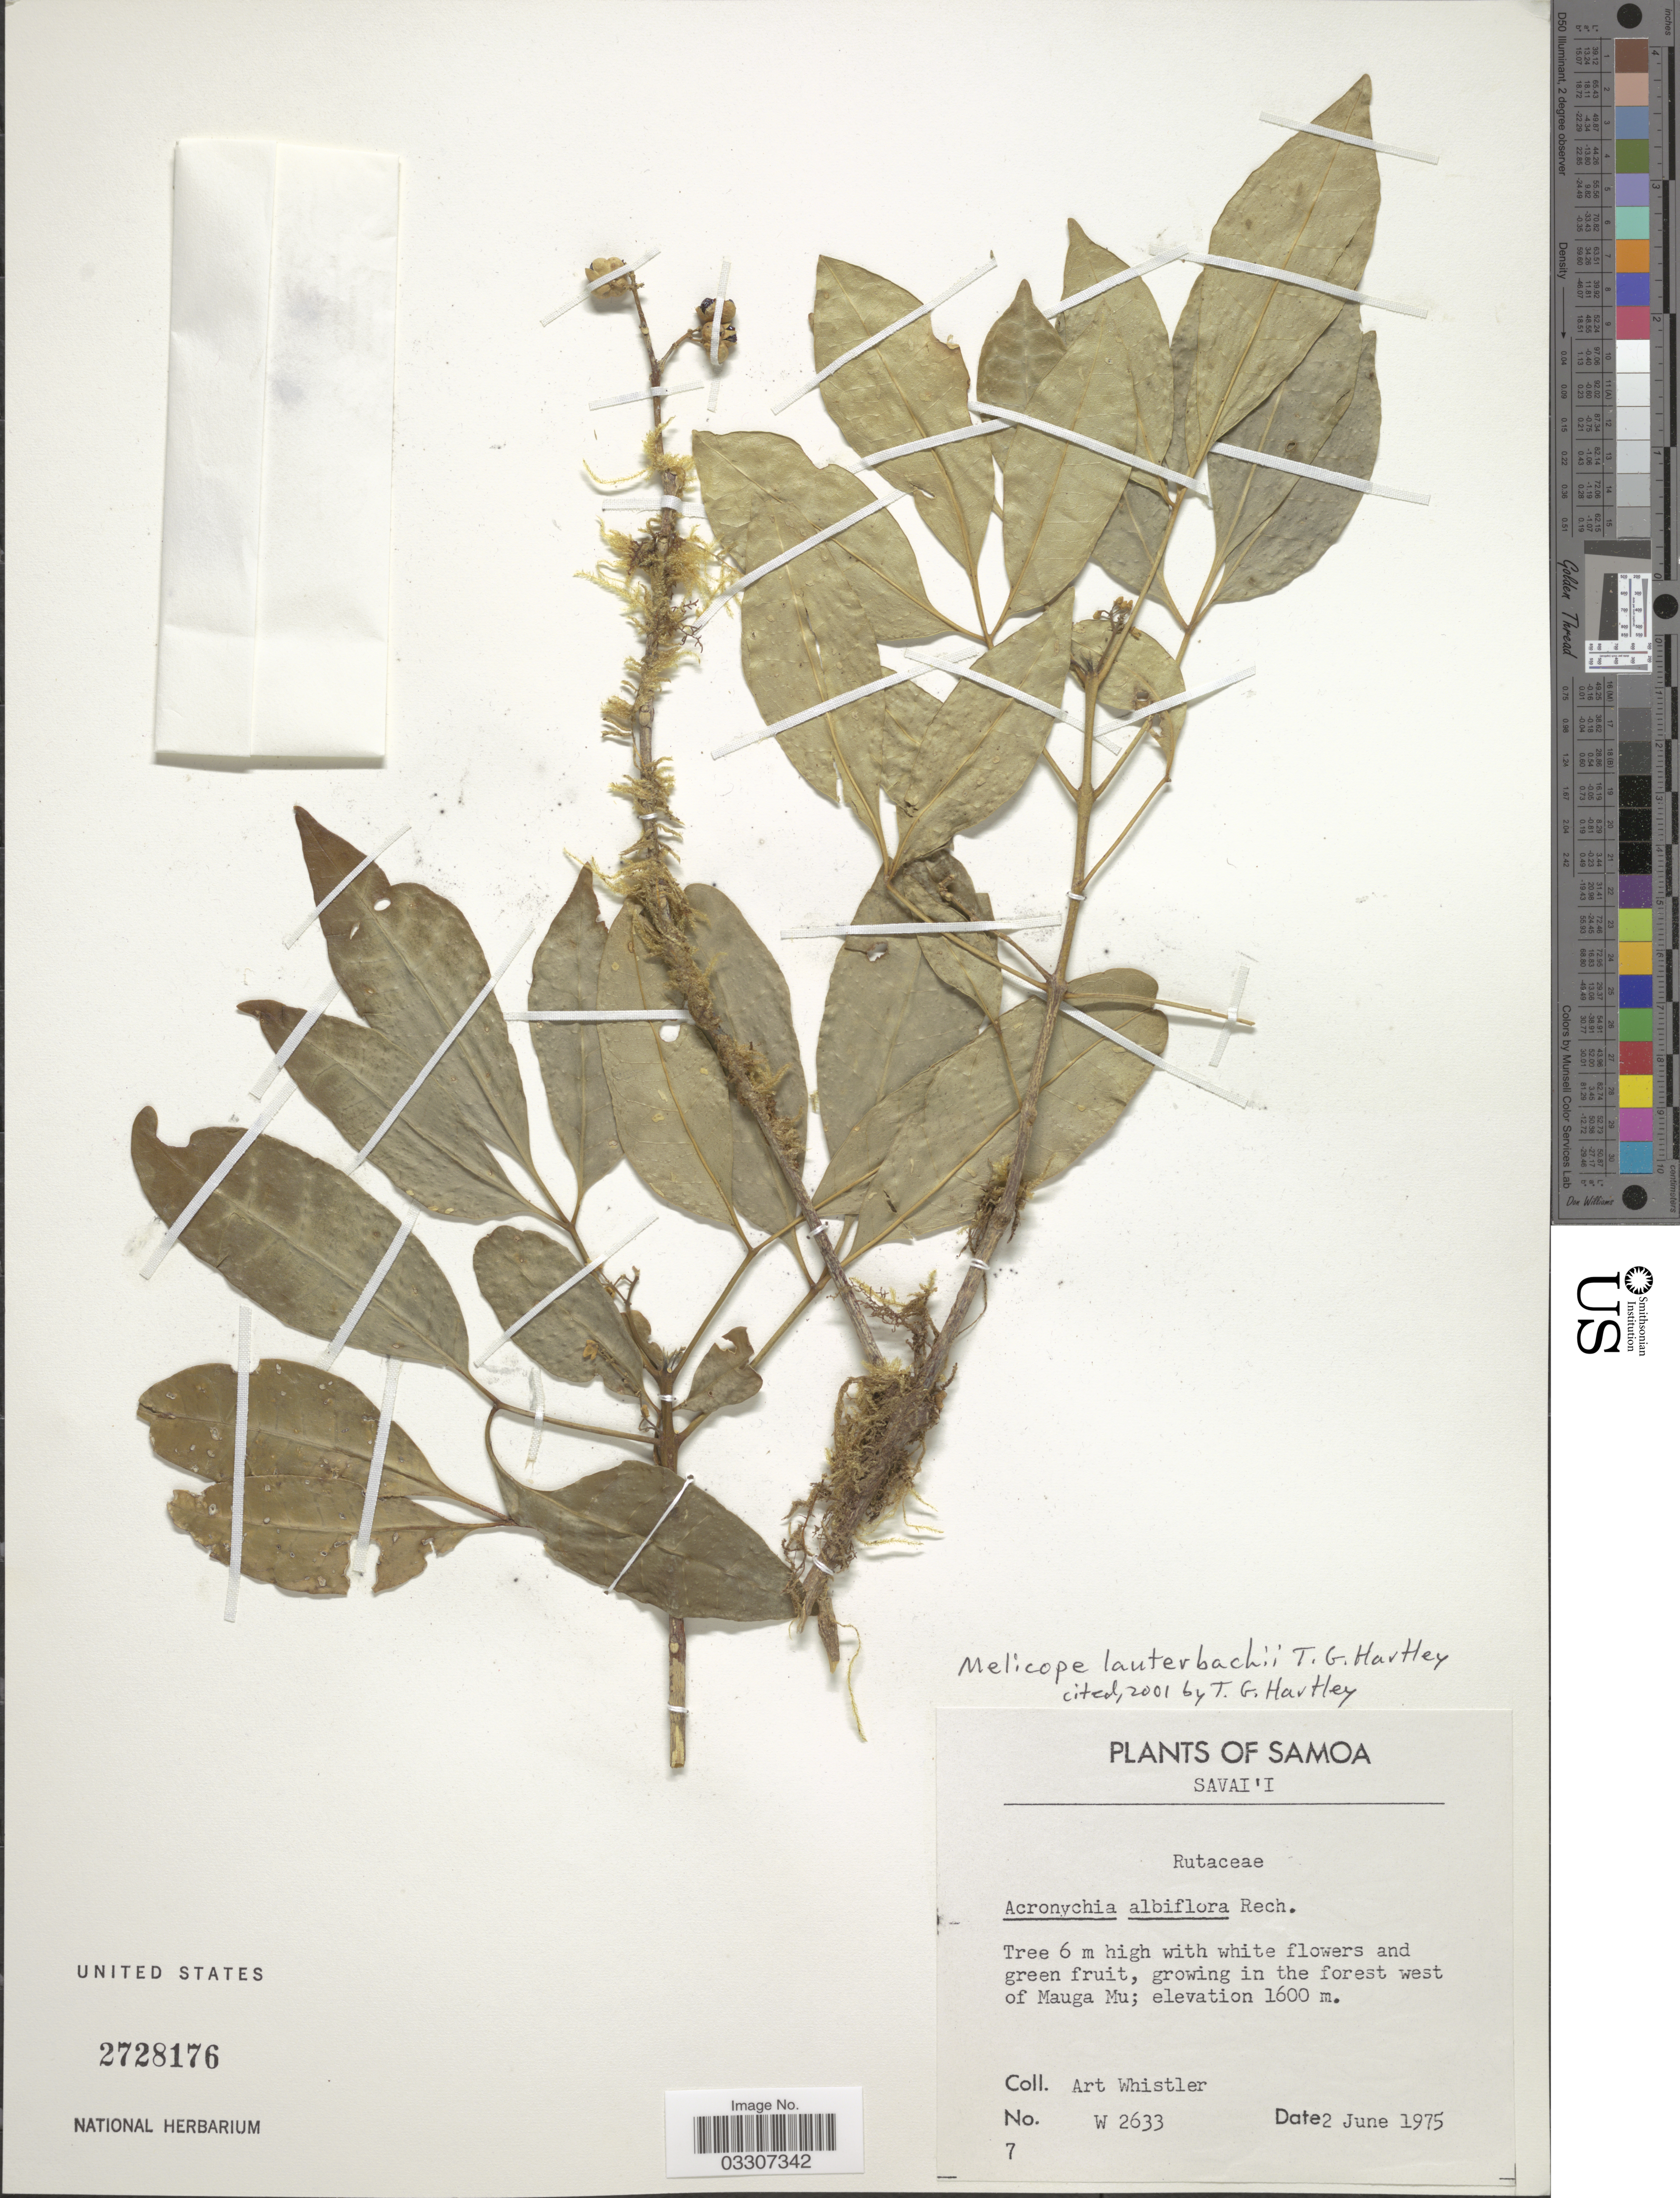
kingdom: Plantae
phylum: Tracheophyta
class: Magnoliopsida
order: Sapindales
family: Rutaceae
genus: Melicope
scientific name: Melicope lauterbachii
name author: T.G. Hartley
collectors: A. Whistler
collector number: W2633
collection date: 1975-06-02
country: Samoa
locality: Samoa. Savai'i. In the forest west of Mauga Mu.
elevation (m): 1600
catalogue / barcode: US 2728176